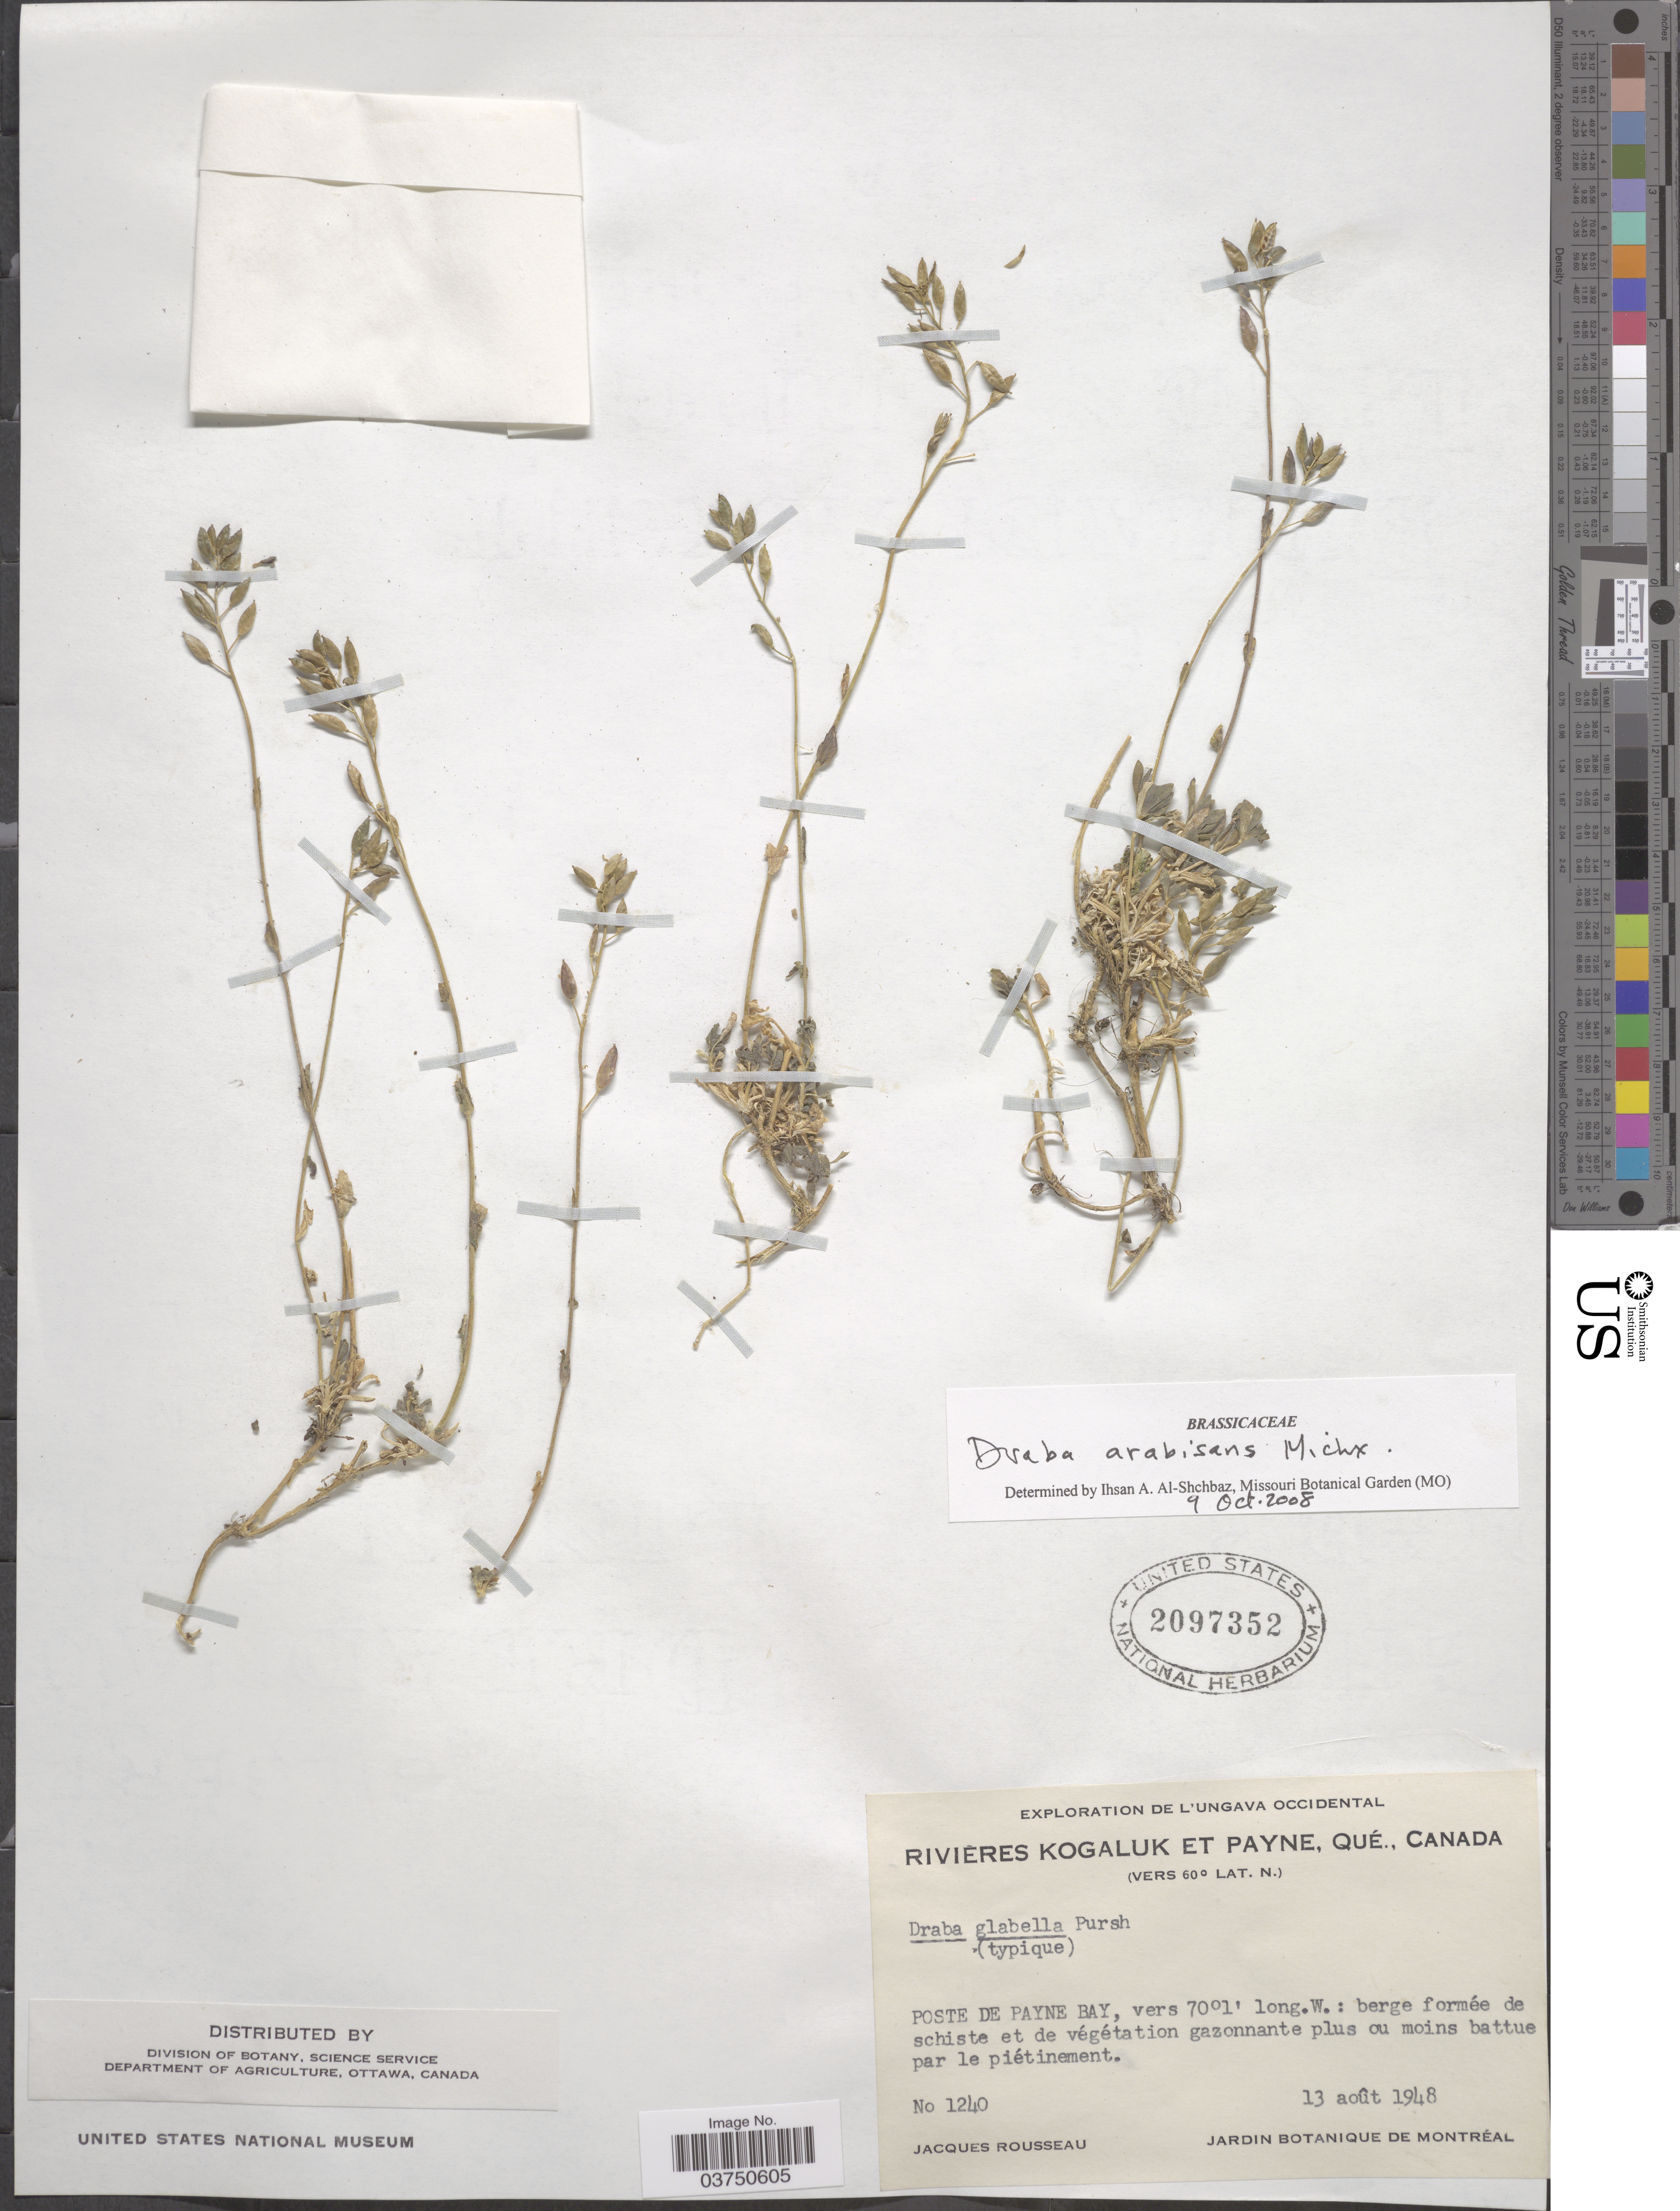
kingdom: Plantae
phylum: Tracheophyta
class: Magnoliopsida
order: Brassicales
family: Brassicaceae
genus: Draba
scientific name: Draba arabisans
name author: Michx.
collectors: J. Rousseau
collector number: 1240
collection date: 1948-08-13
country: Canada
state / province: Quebec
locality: L'Ungava Occidental. Rivieres Kogaluk et Payne. Poste de Payne Bay.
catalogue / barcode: US 2097352